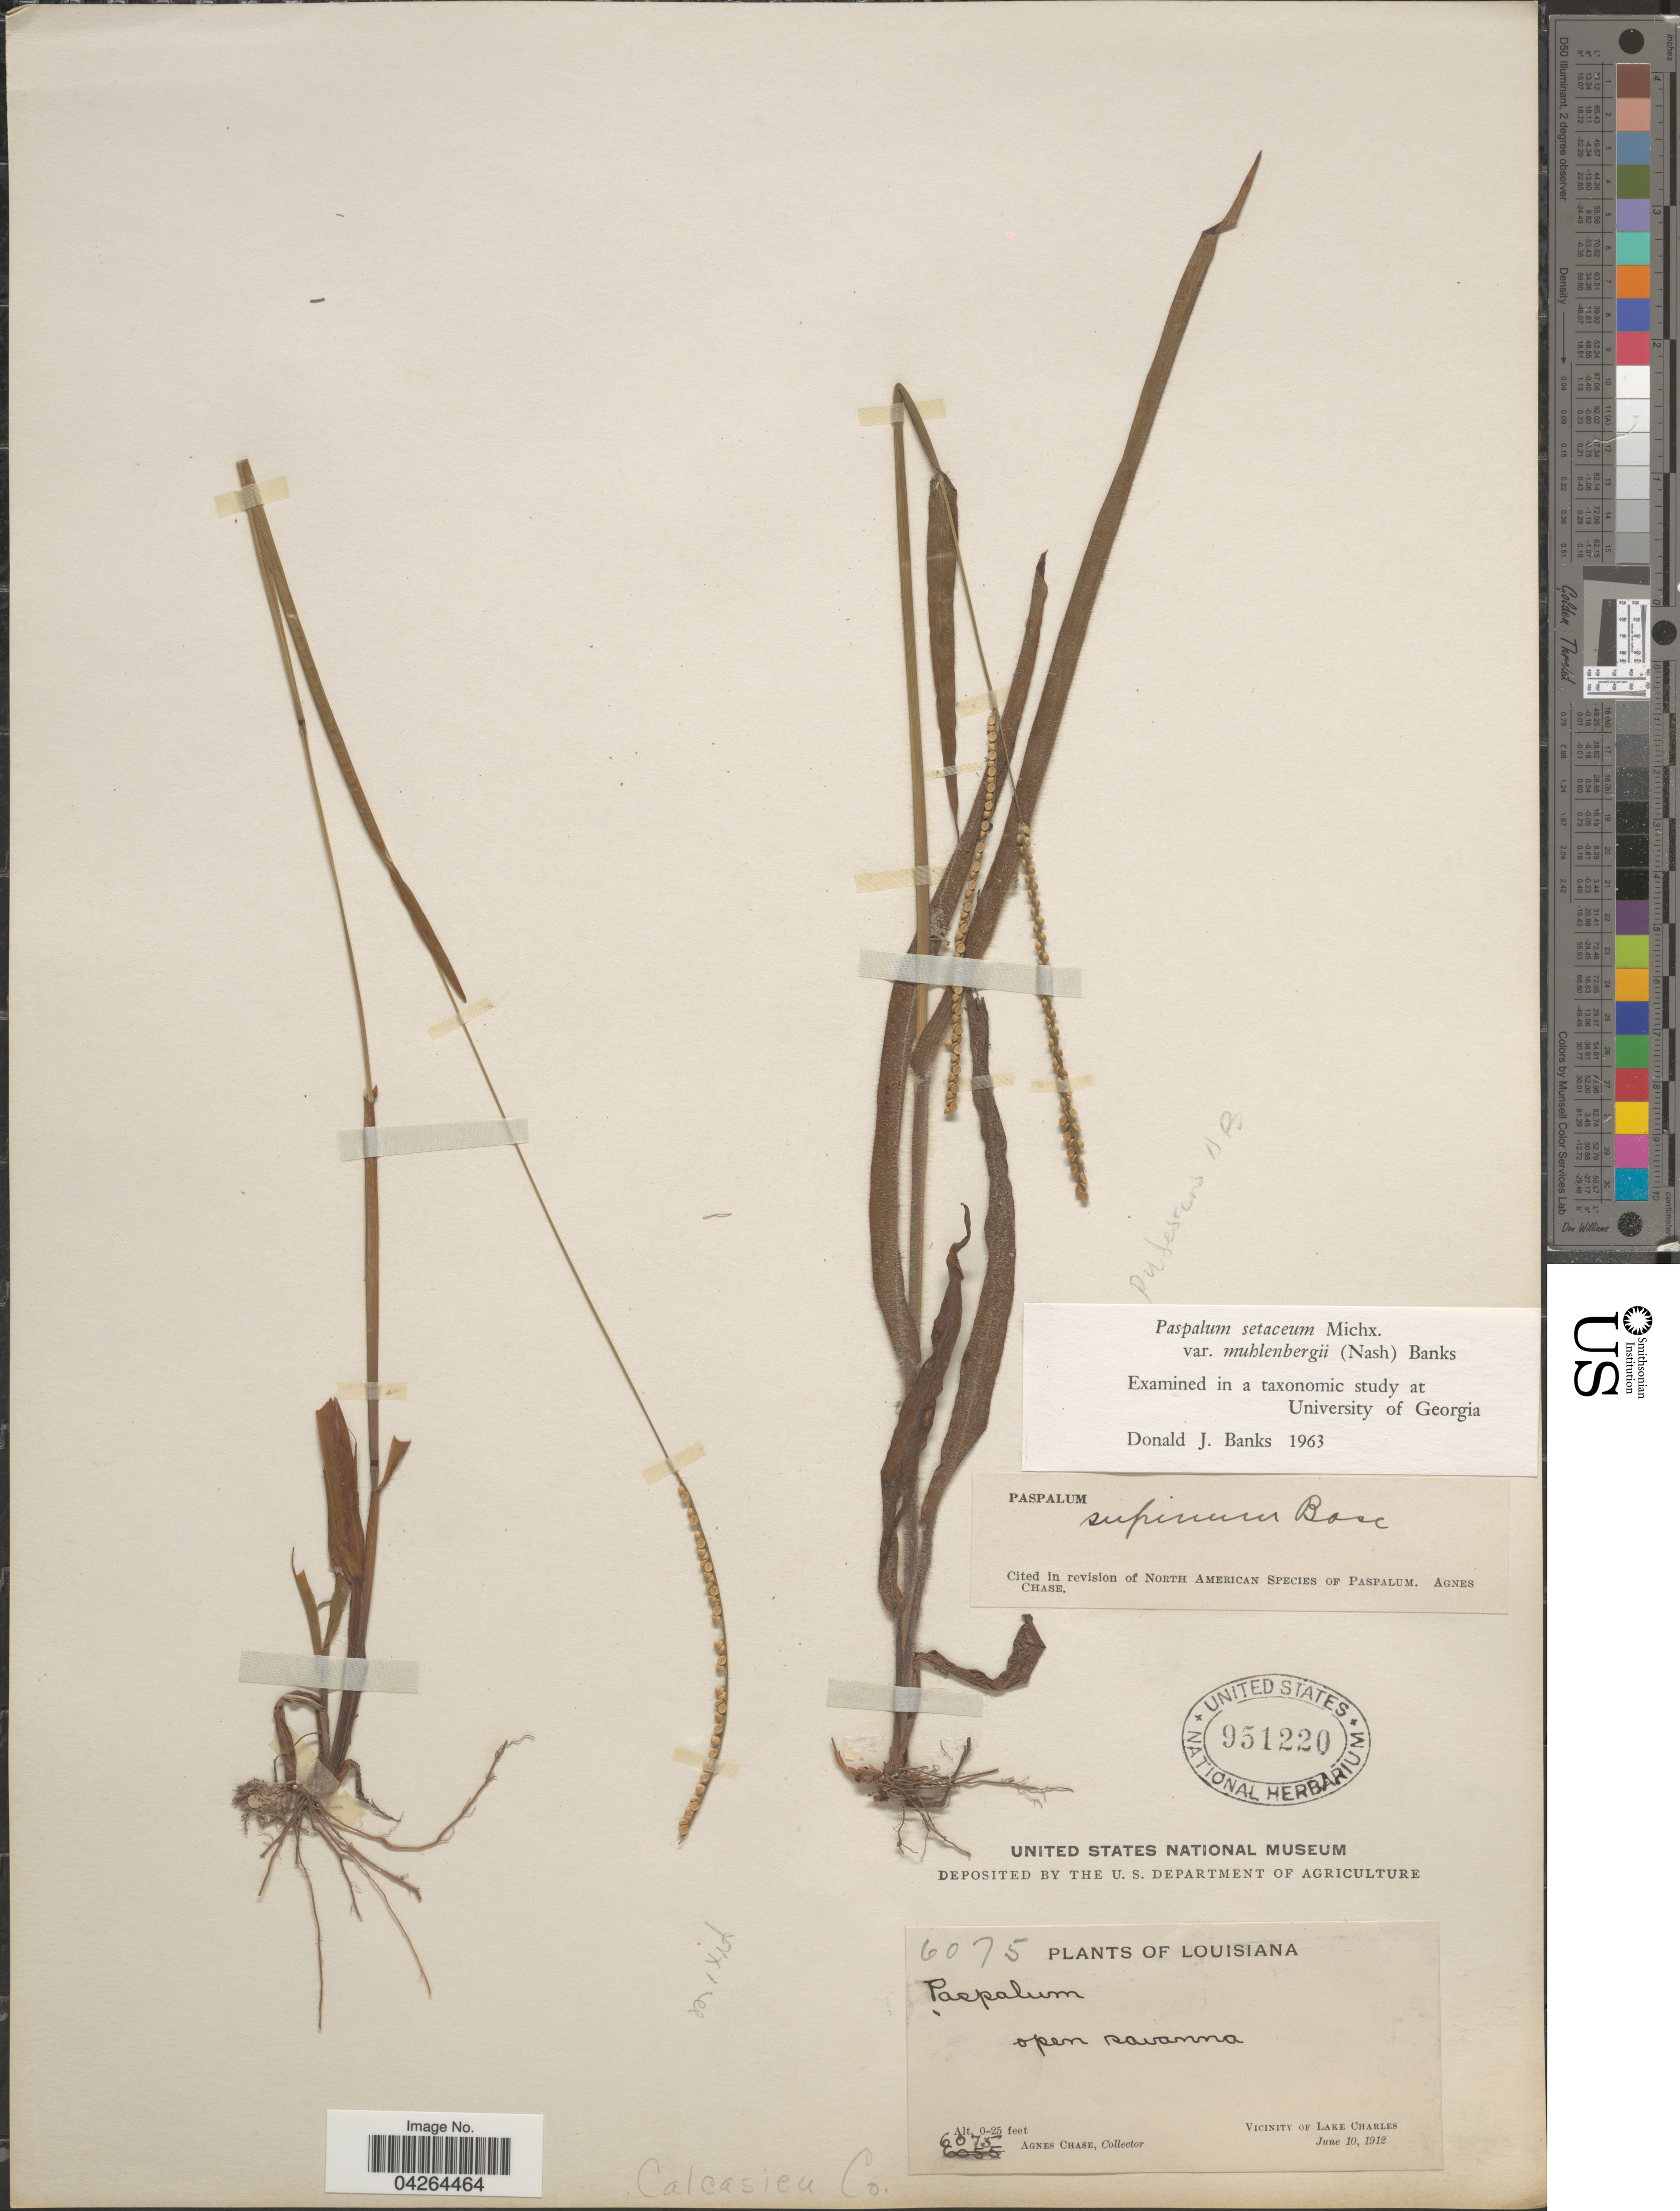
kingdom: Plantae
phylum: Tracheophyta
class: Liliopsida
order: Poales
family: Poaceae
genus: Paspalum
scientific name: Paspalum setaceum var. muhlenbergii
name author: (Nash) D.J. Banks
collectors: A. Chase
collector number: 6075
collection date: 1912-06-10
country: United States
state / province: Louisiana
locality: Open savanna. Vicinity of Lake Charles. Calcasieu Co.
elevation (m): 0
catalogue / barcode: US 951220